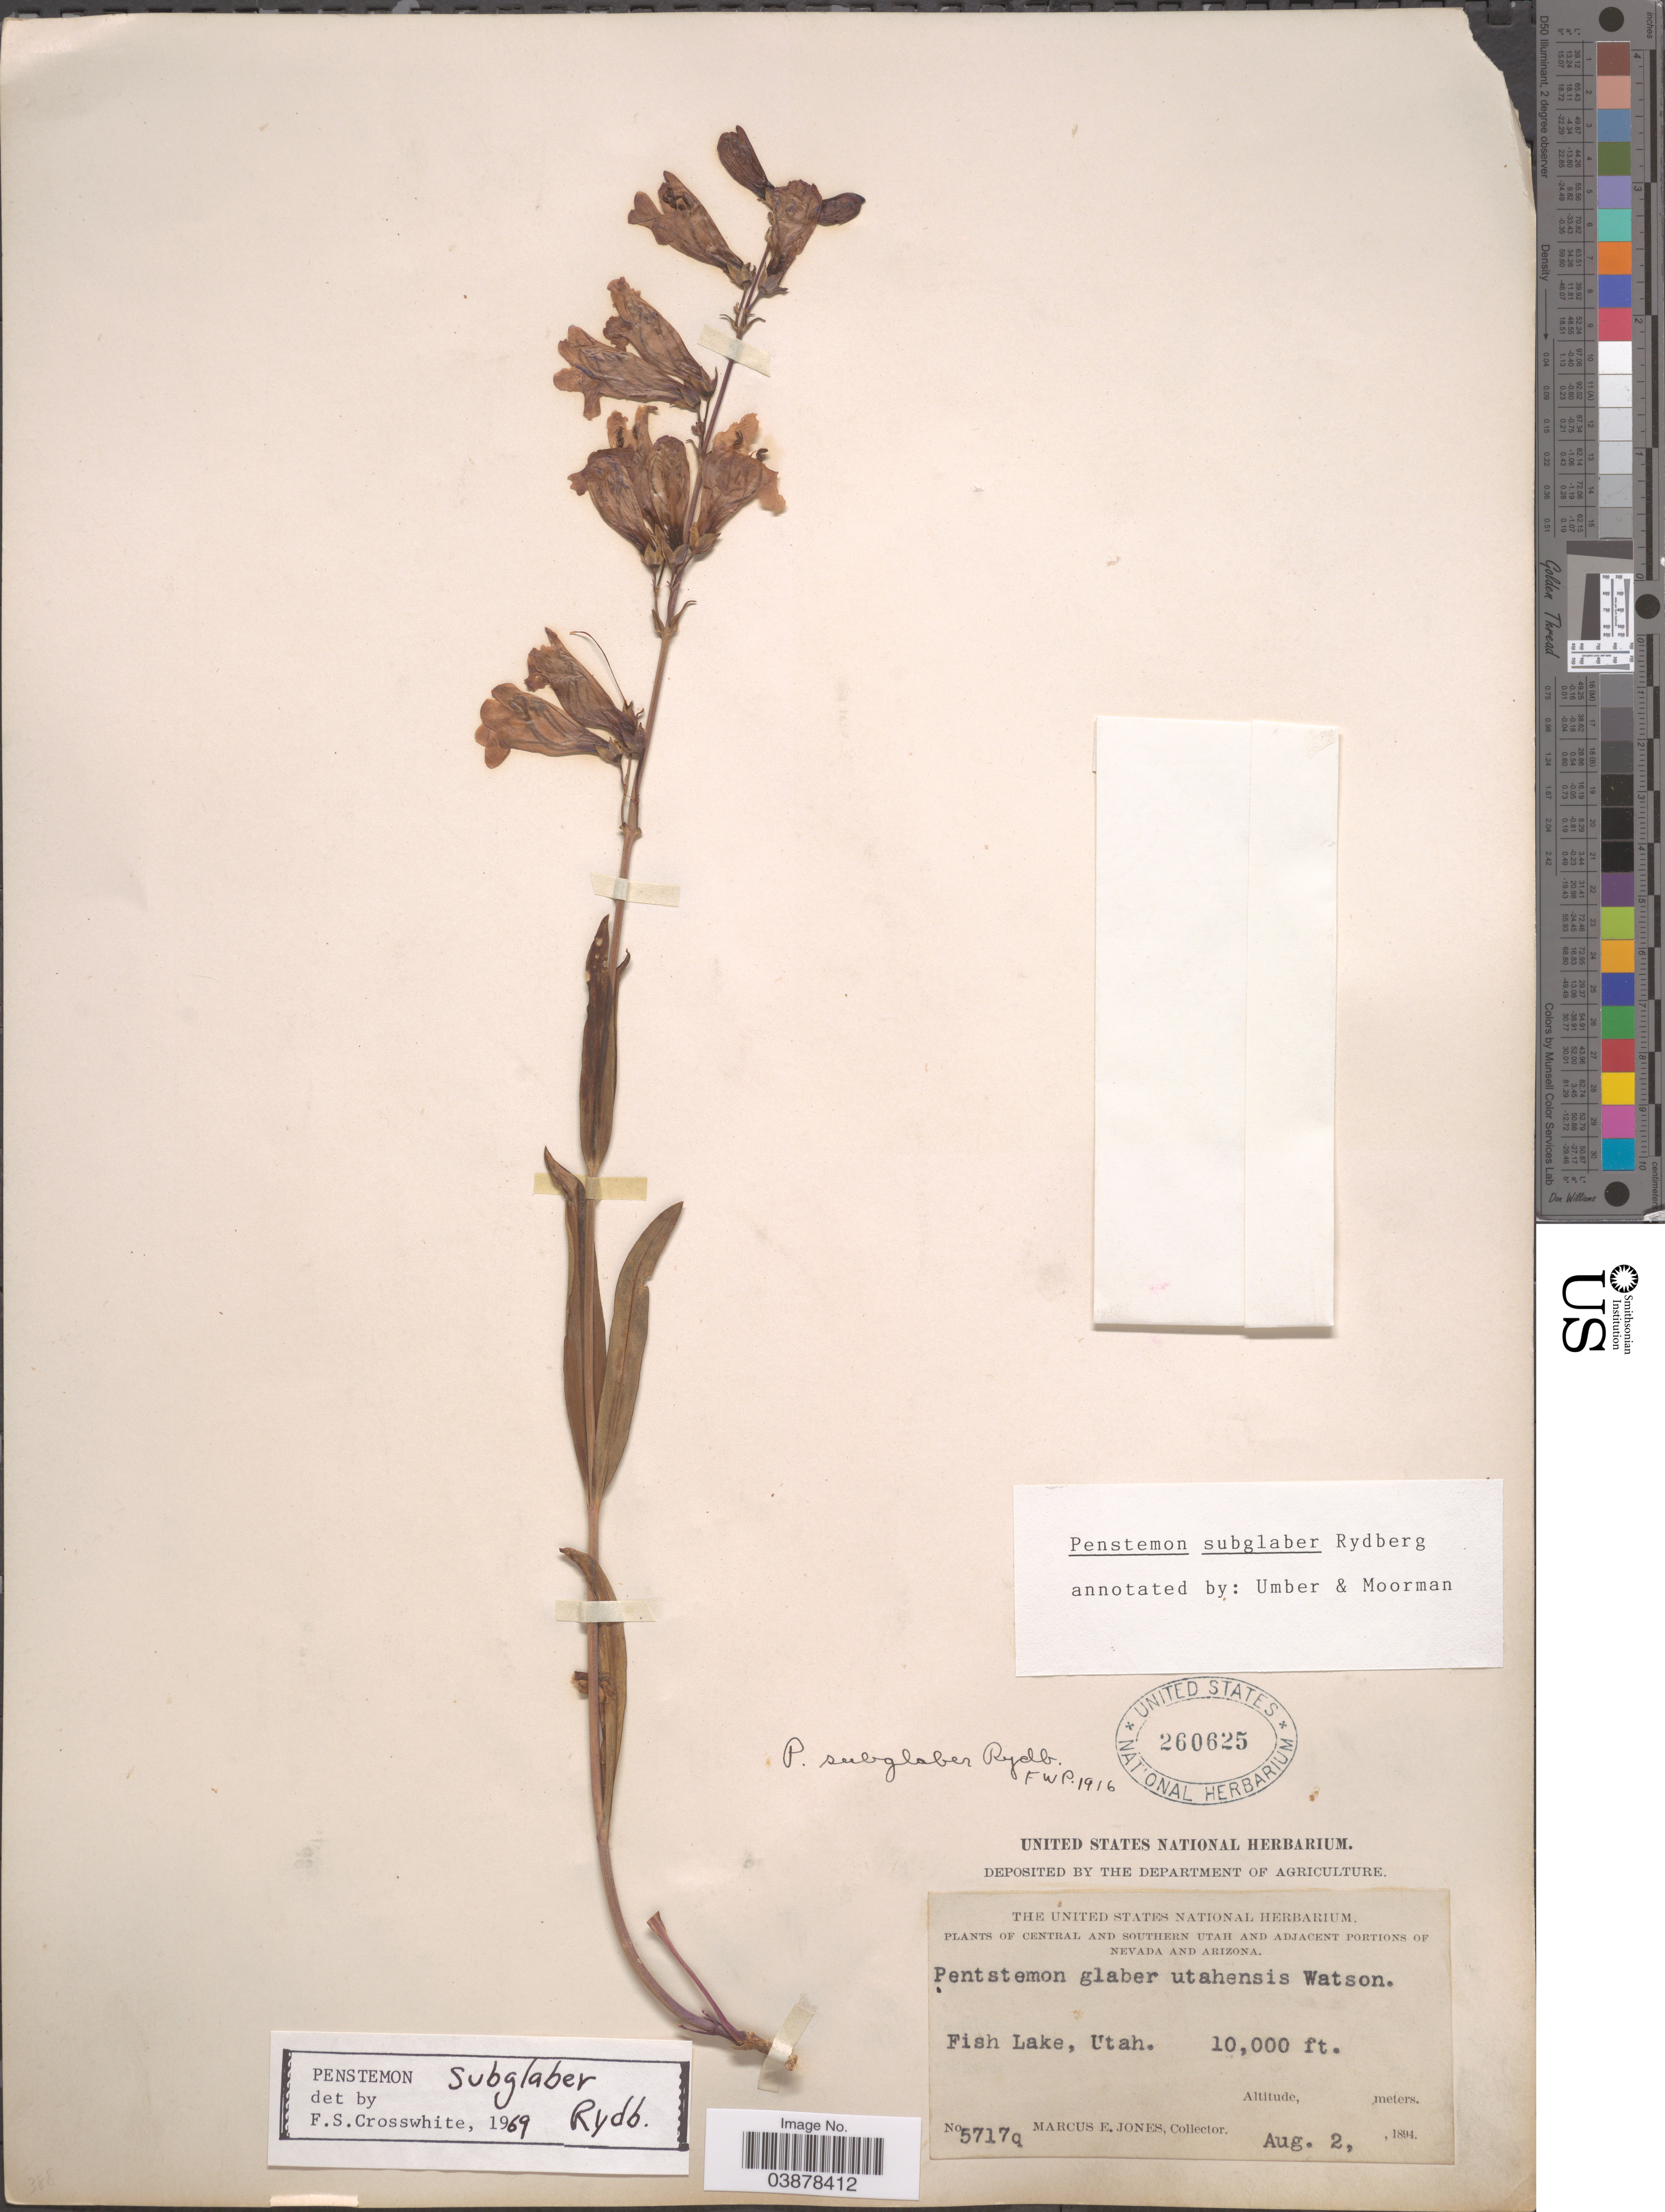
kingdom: Plantae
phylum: Tracheophyta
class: Magnoliopsida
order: Lamiales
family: Plantaginaceae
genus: Penstemon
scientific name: Penstemon subglaber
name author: Rydb.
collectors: M. E. Jones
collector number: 5717q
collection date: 1894-08-02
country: United States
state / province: Utah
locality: Central and Southern Utah. Fish Lake.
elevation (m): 3048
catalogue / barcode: US 260625